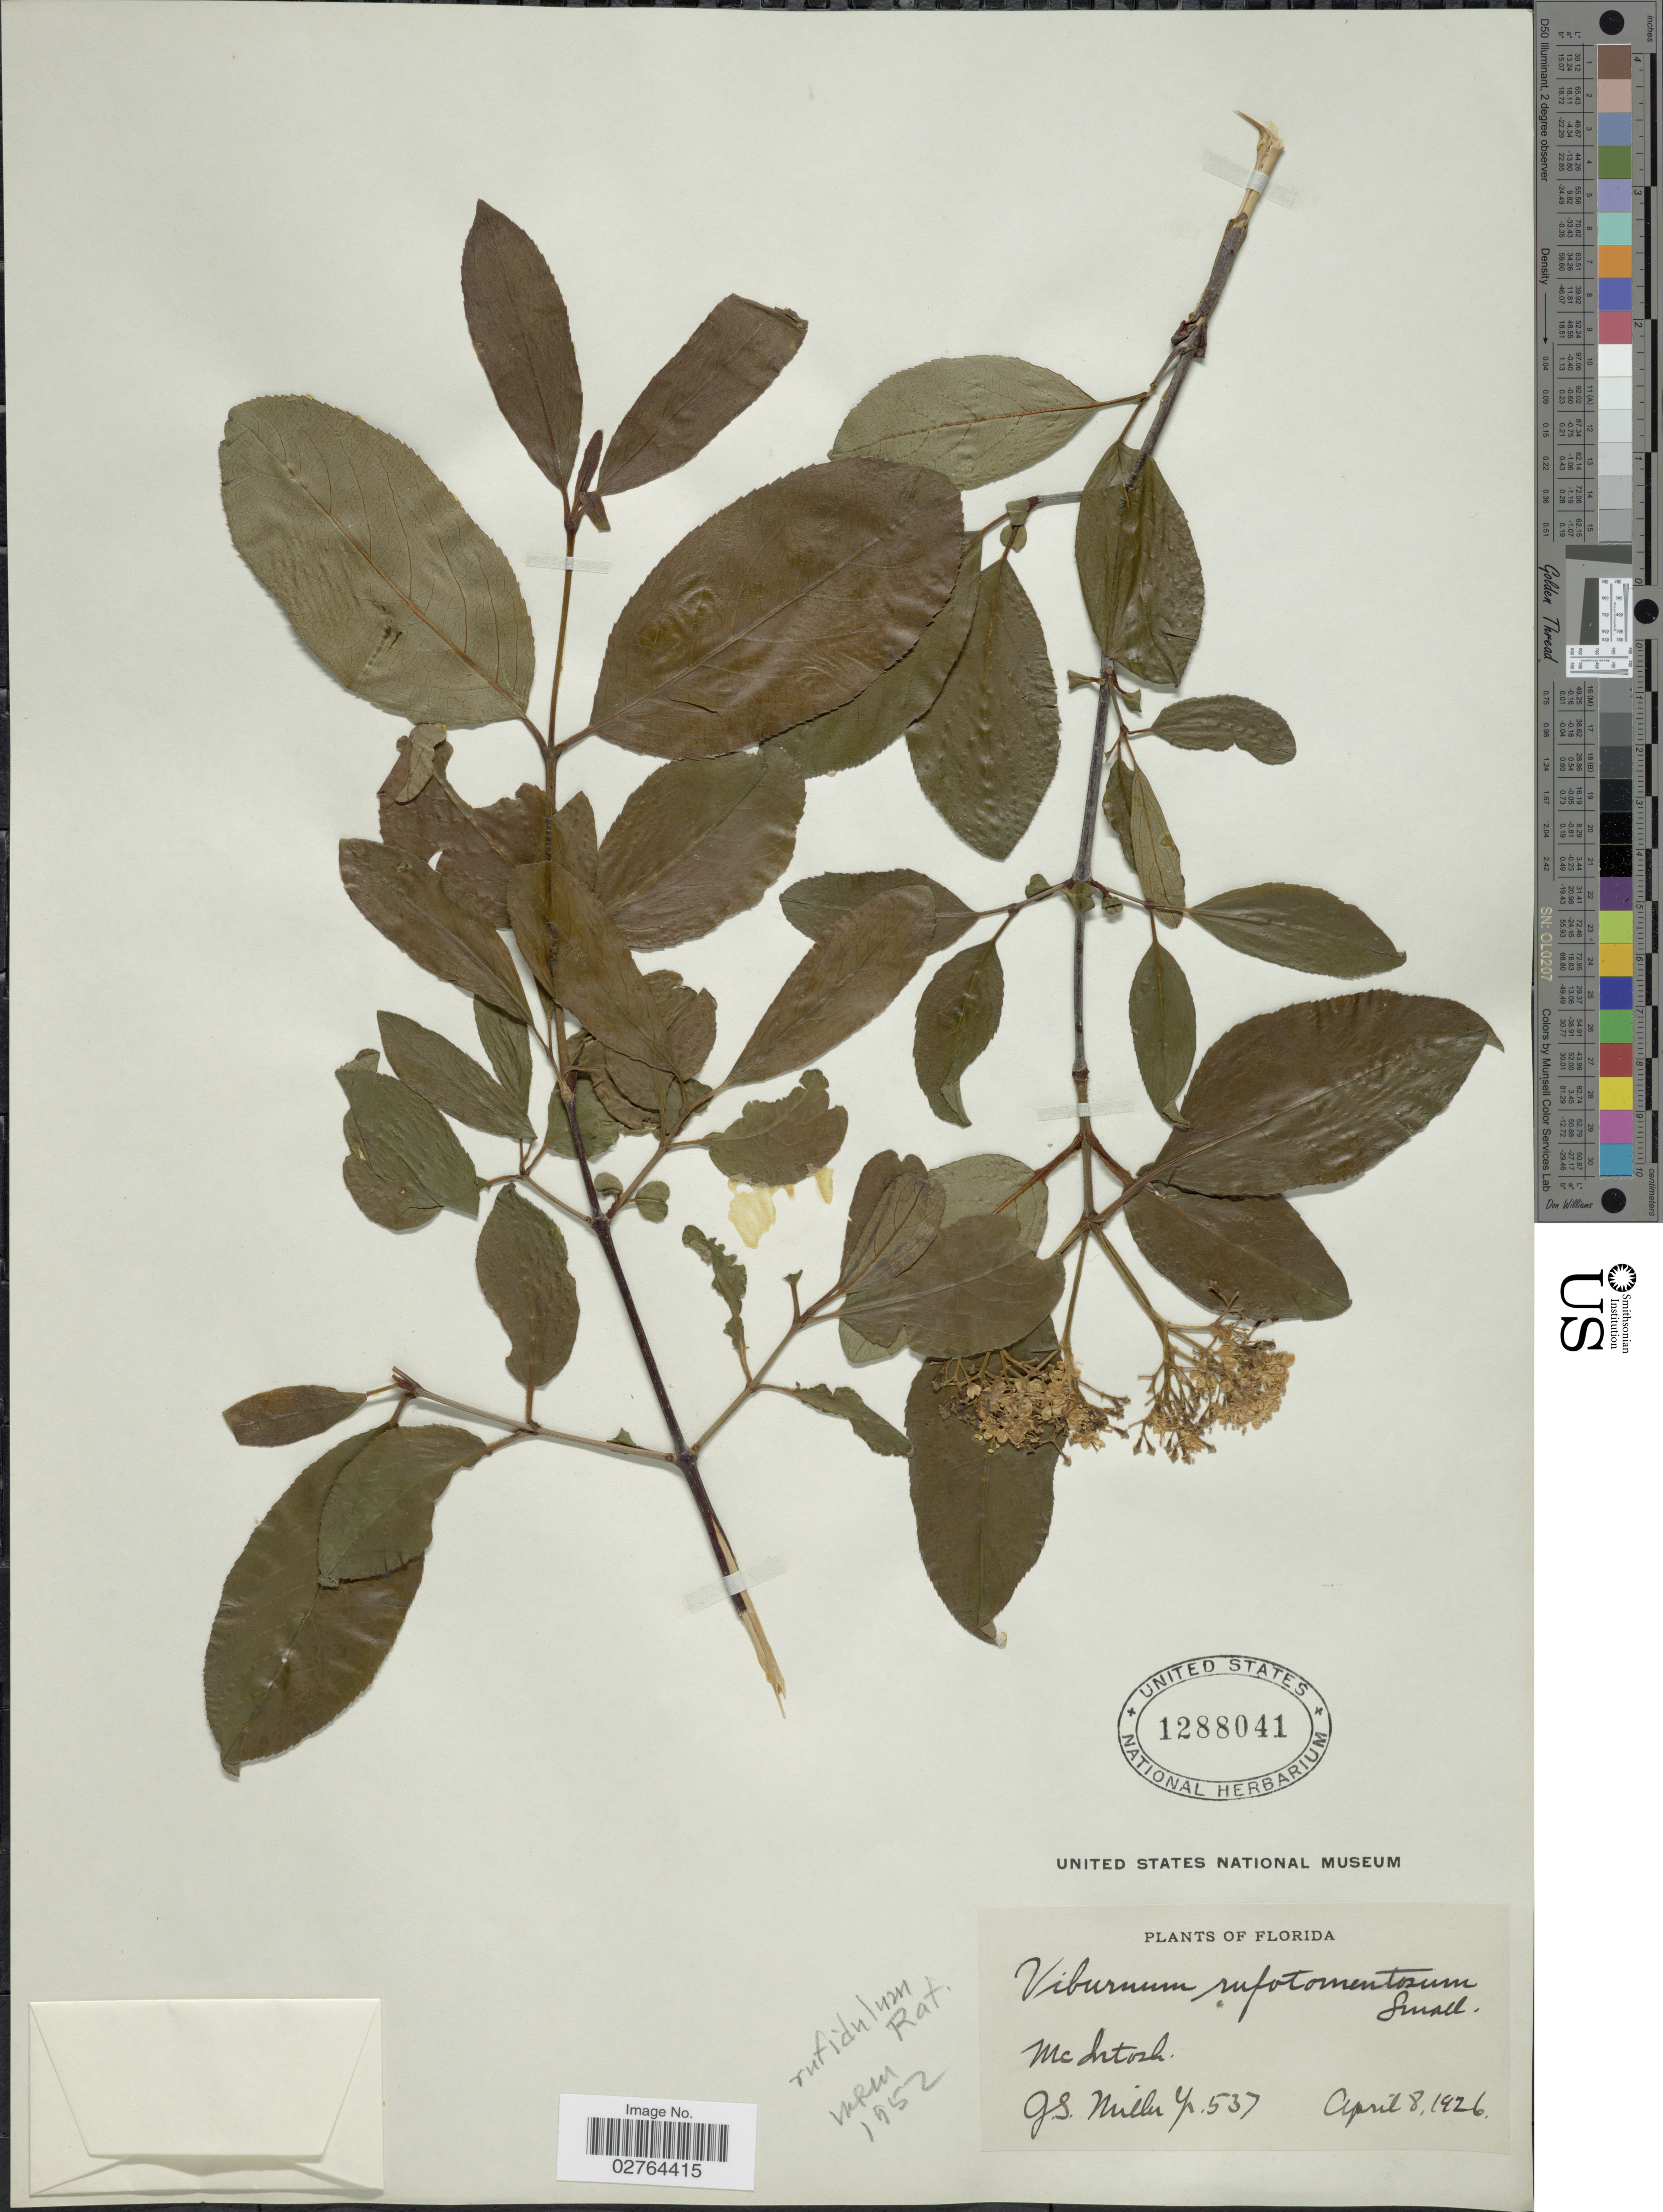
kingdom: Plantae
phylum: Tracheophyta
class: Magnoliopsida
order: Dipsacales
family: Viburnaceae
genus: Viburnum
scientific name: Viburnum rufidulum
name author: Raf.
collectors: G. S. Miller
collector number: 537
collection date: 1926-04-08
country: United States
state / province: Florida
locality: McIntosh.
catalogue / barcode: US 1288041